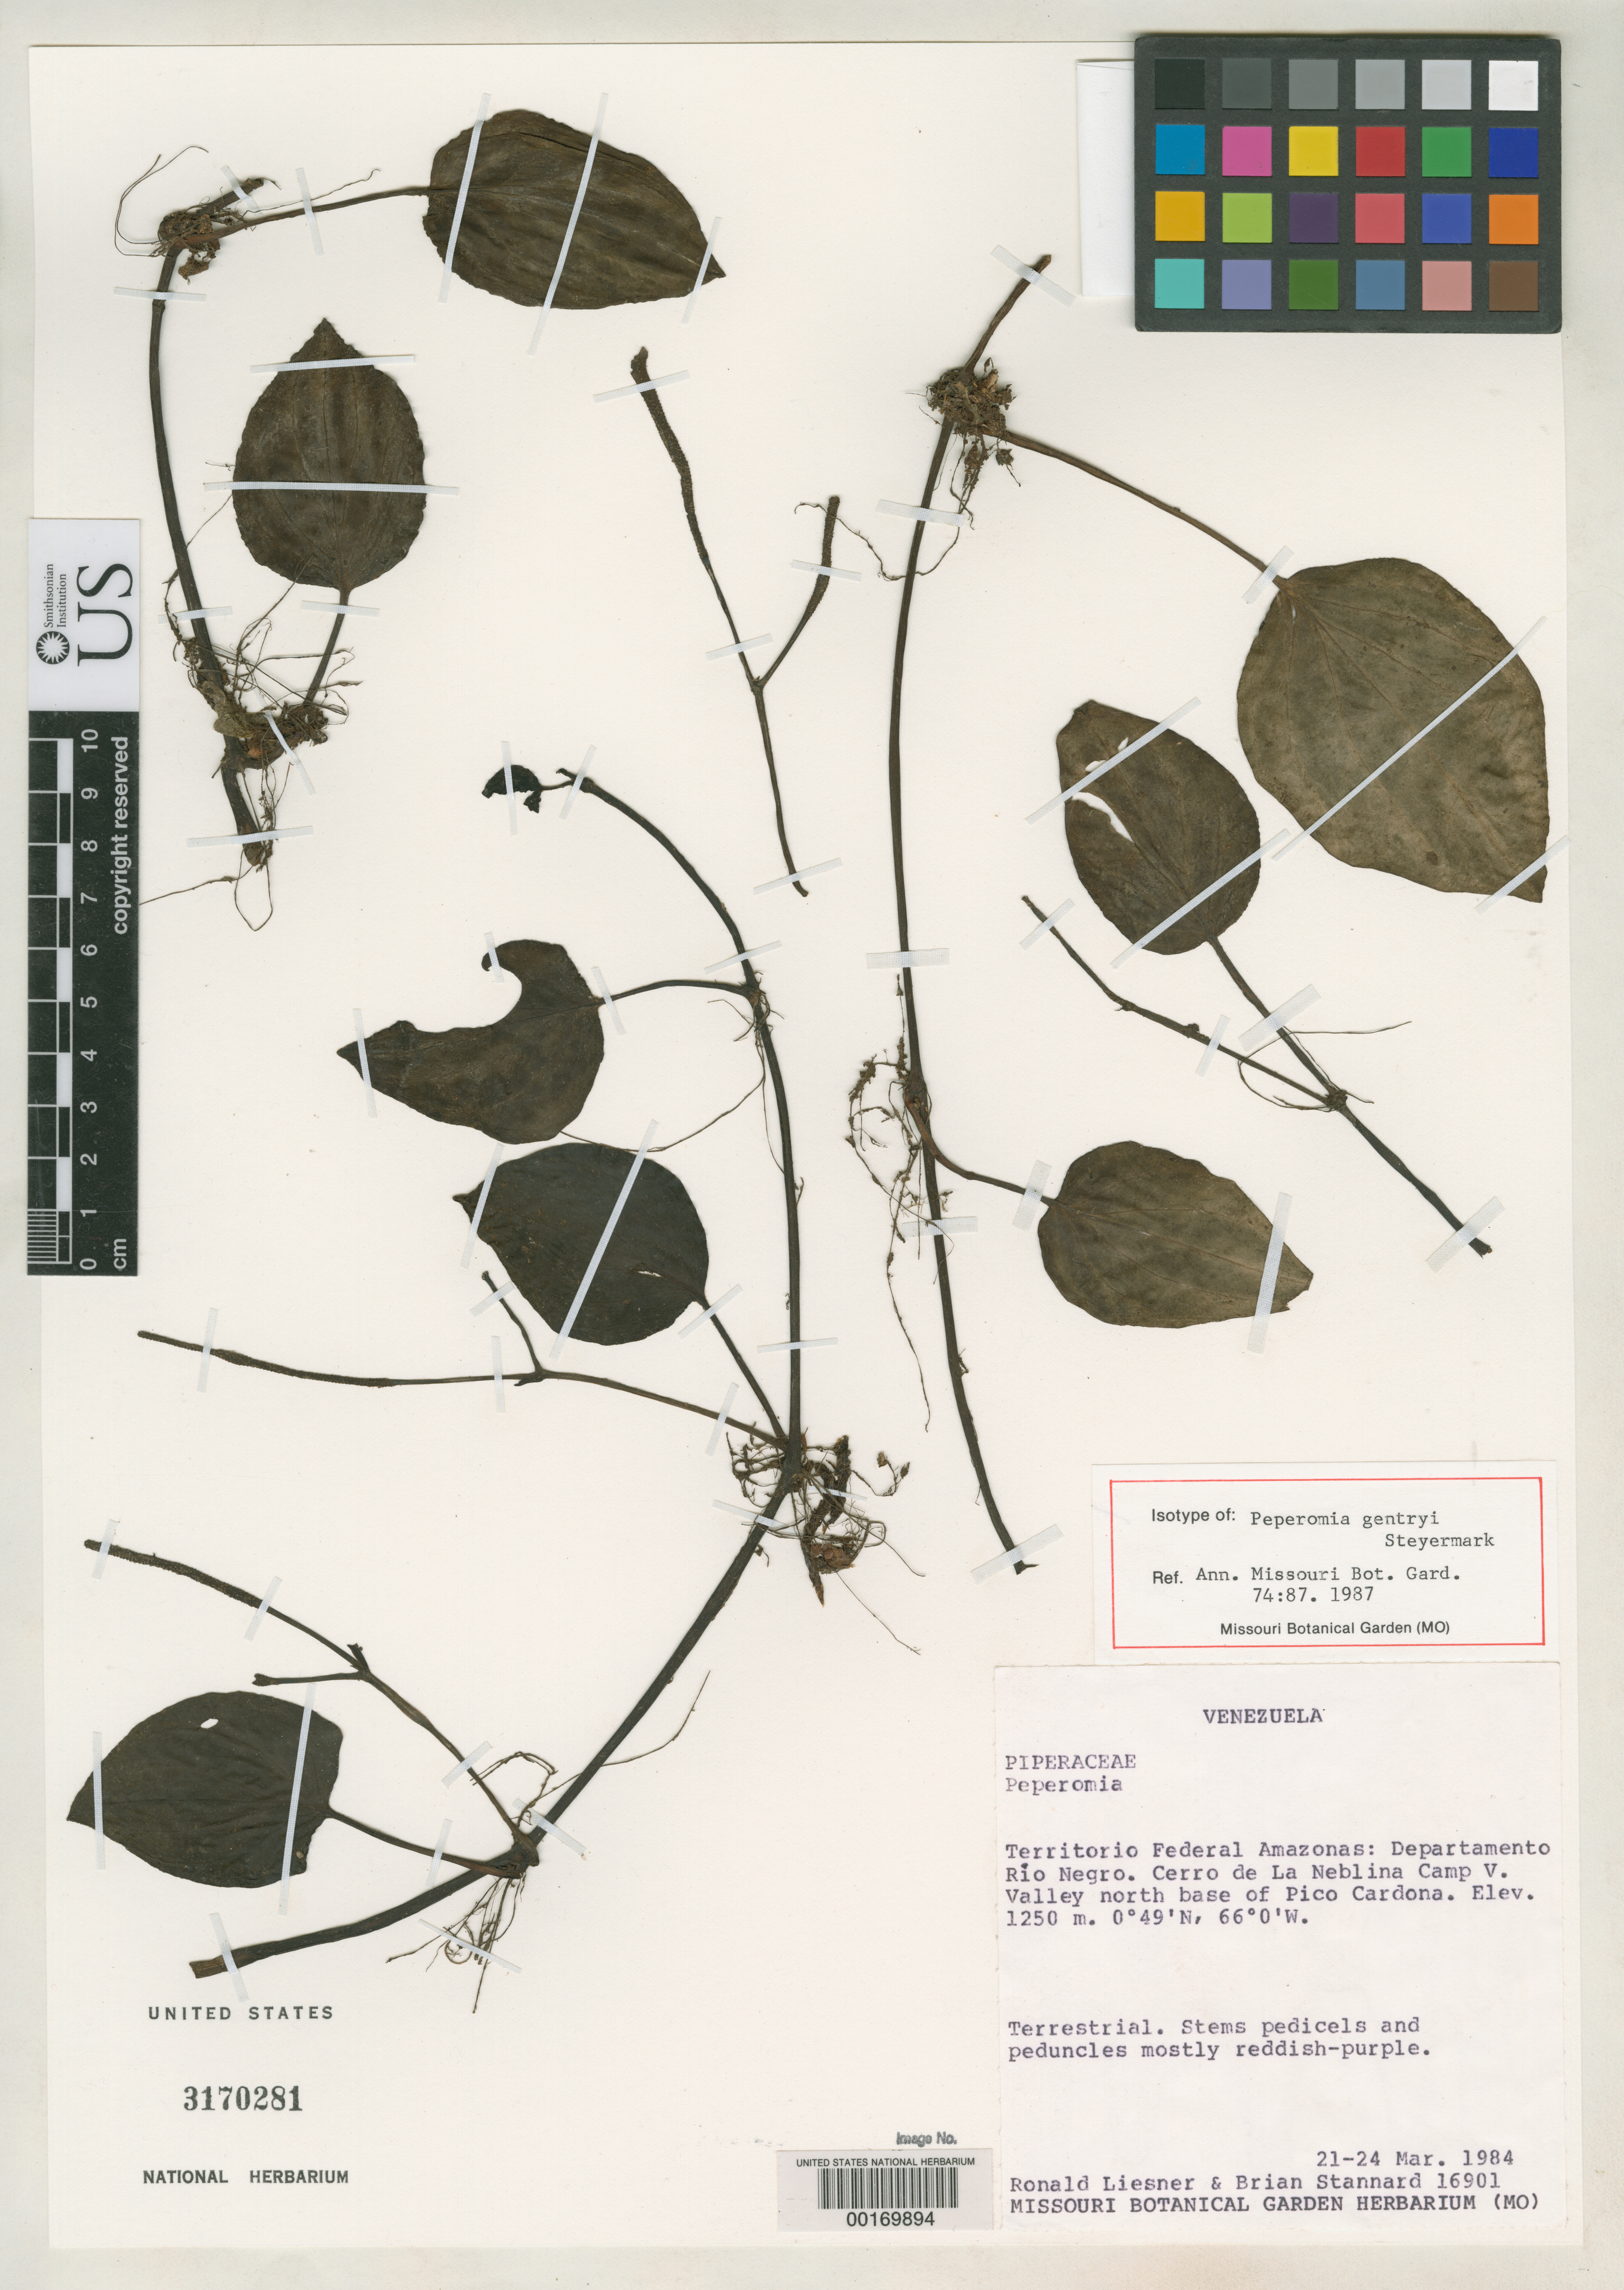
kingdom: Plantae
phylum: Tracheophyta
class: Magnoliopsida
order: Piperales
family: Piperaceae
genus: Peperomia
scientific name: Peperomia gentryi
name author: Steyerm.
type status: Isotype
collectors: R. L. Liesner & B. L. Stannard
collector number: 16901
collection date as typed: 21 Mar 1984 to 24 Mar 1984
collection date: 1984-03-21/1984-03-24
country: Venezuela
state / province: Amazonas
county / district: Rio Negro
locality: Cerro de La Neblina, Camp V., valley N base of Pico Cardona.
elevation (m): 1250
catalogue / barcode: US 3170281